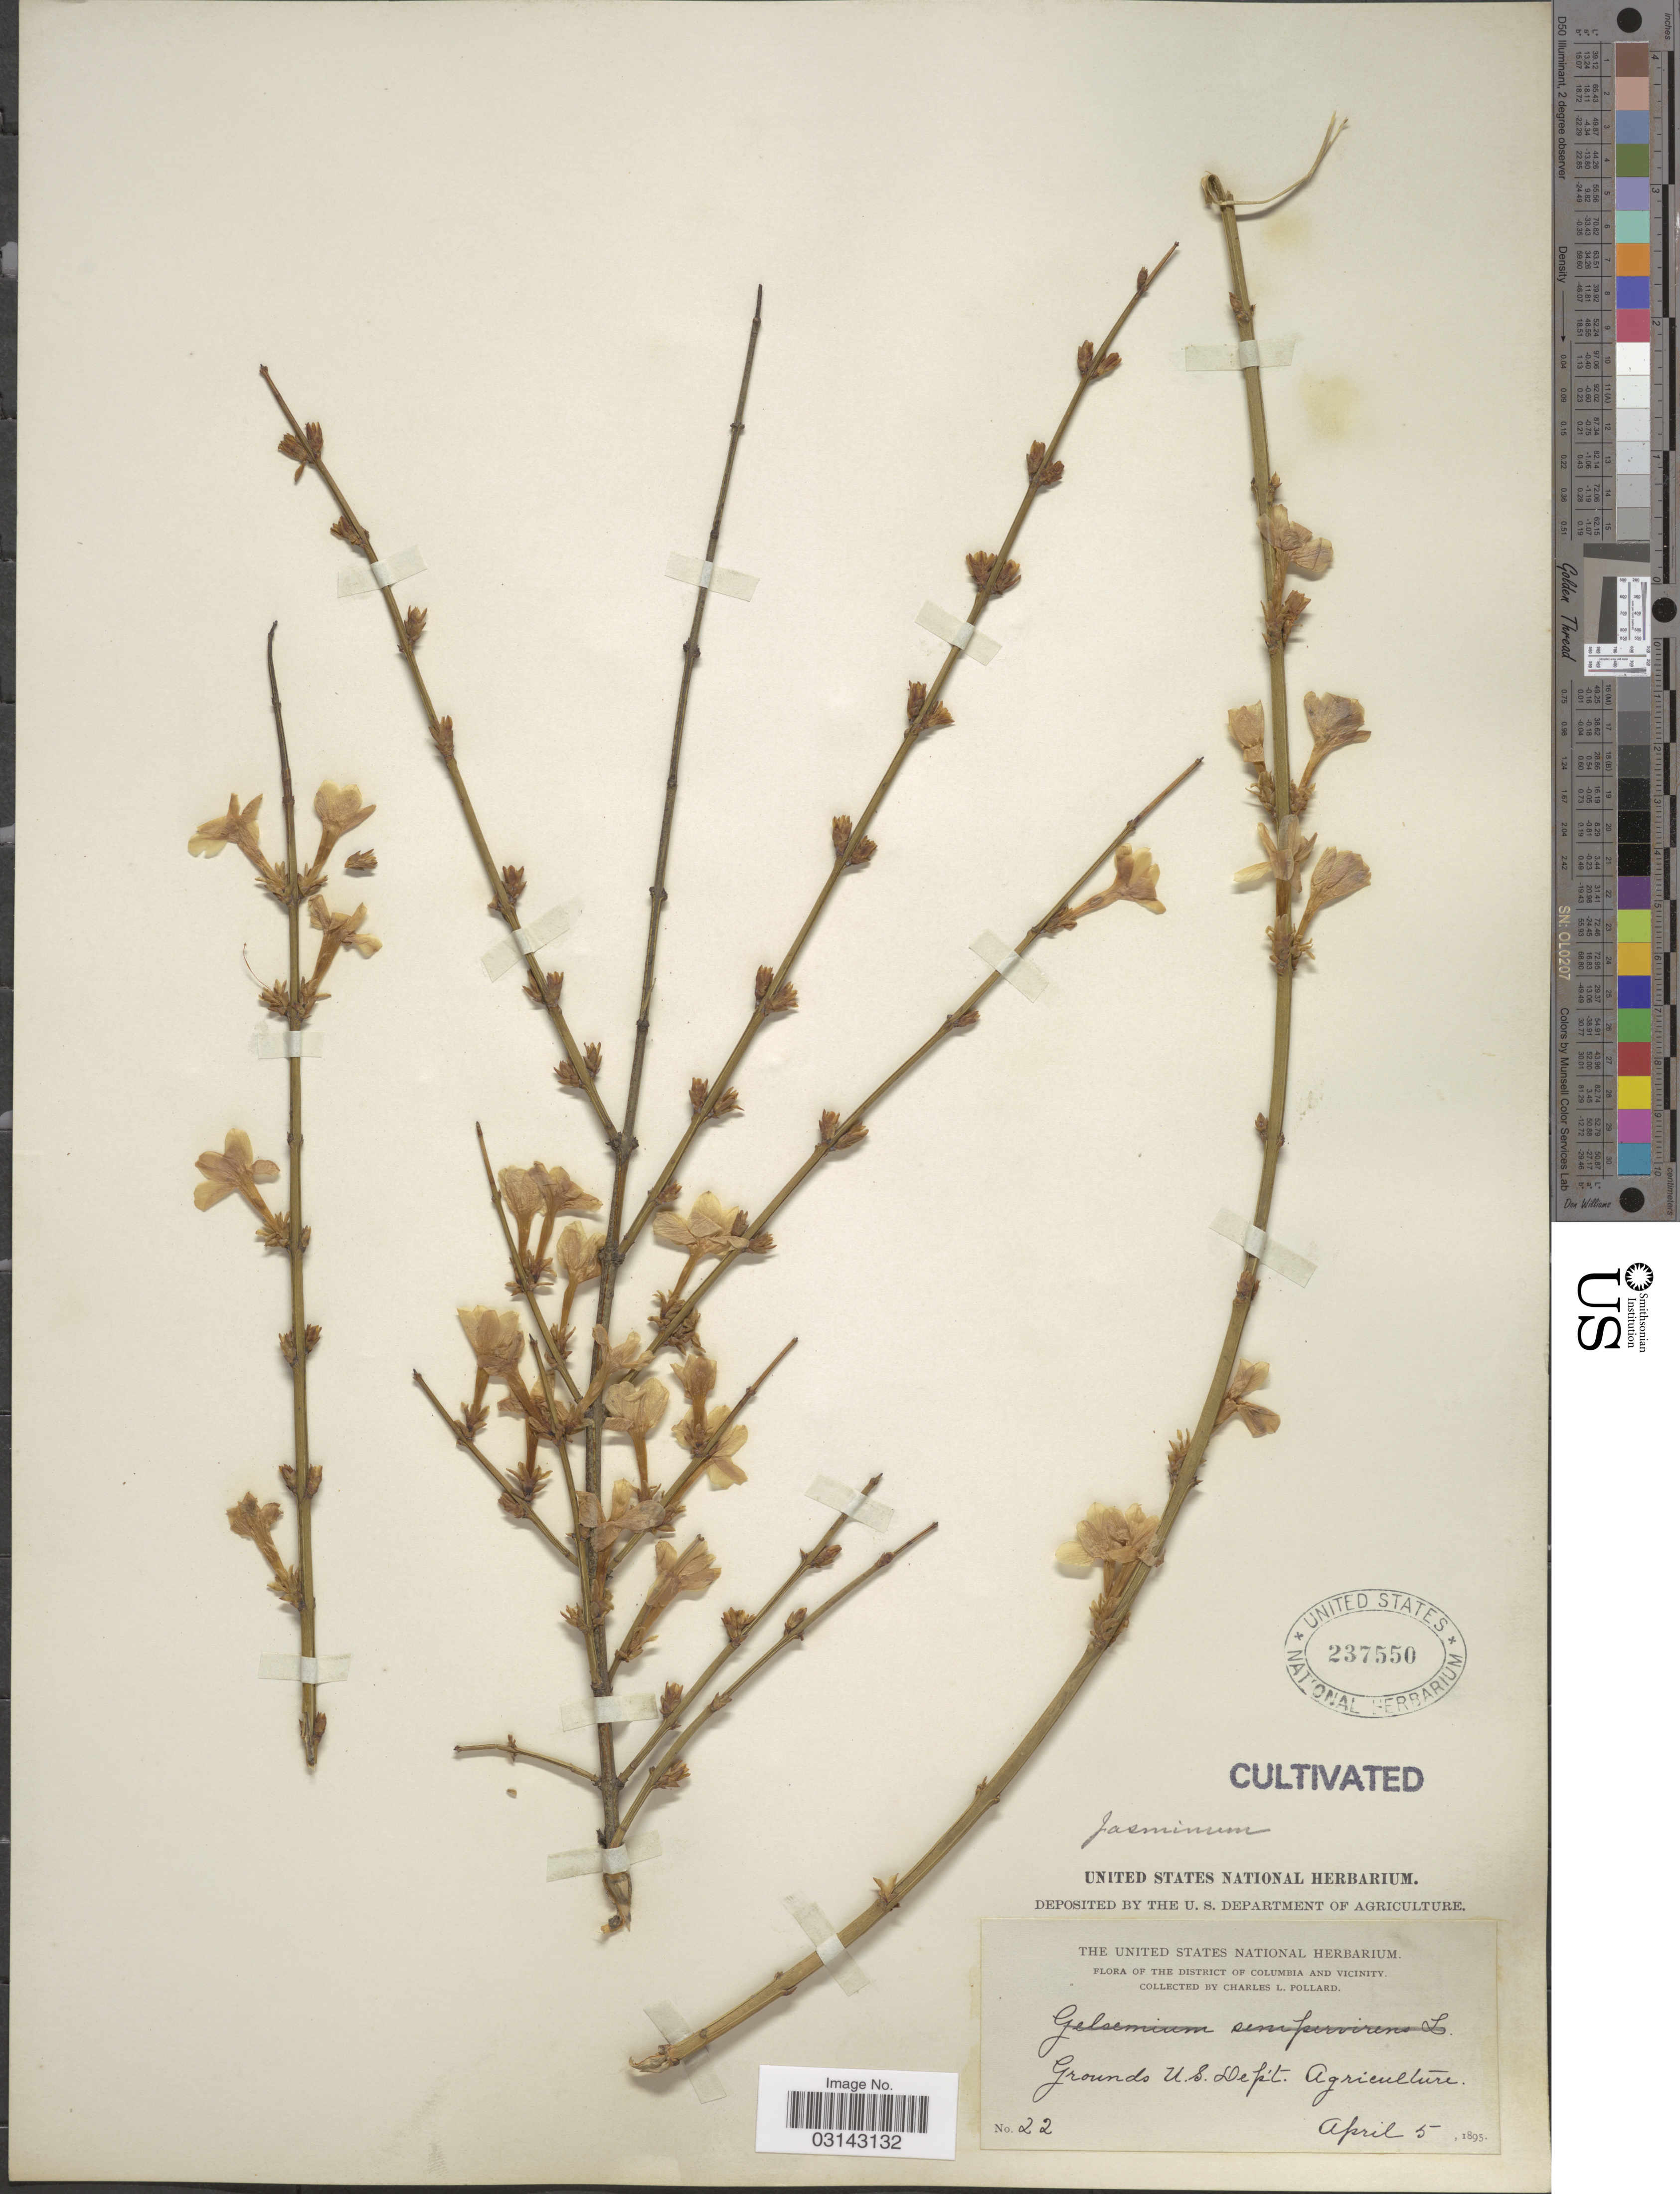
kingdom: Plantae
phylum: Tracheophyta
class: Magnoliopsida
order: Lamiales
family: Oleaceae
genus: Jasminum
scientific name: Jasminum nudiflorum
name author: Lindl.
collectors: C. L. Pollard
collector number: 22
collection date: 1895-04-05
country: United States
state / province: District of Columbia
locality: The District of Columbia and Vicinity. Grounds U. S. Dept. Agriculture.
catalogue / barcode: US 237550